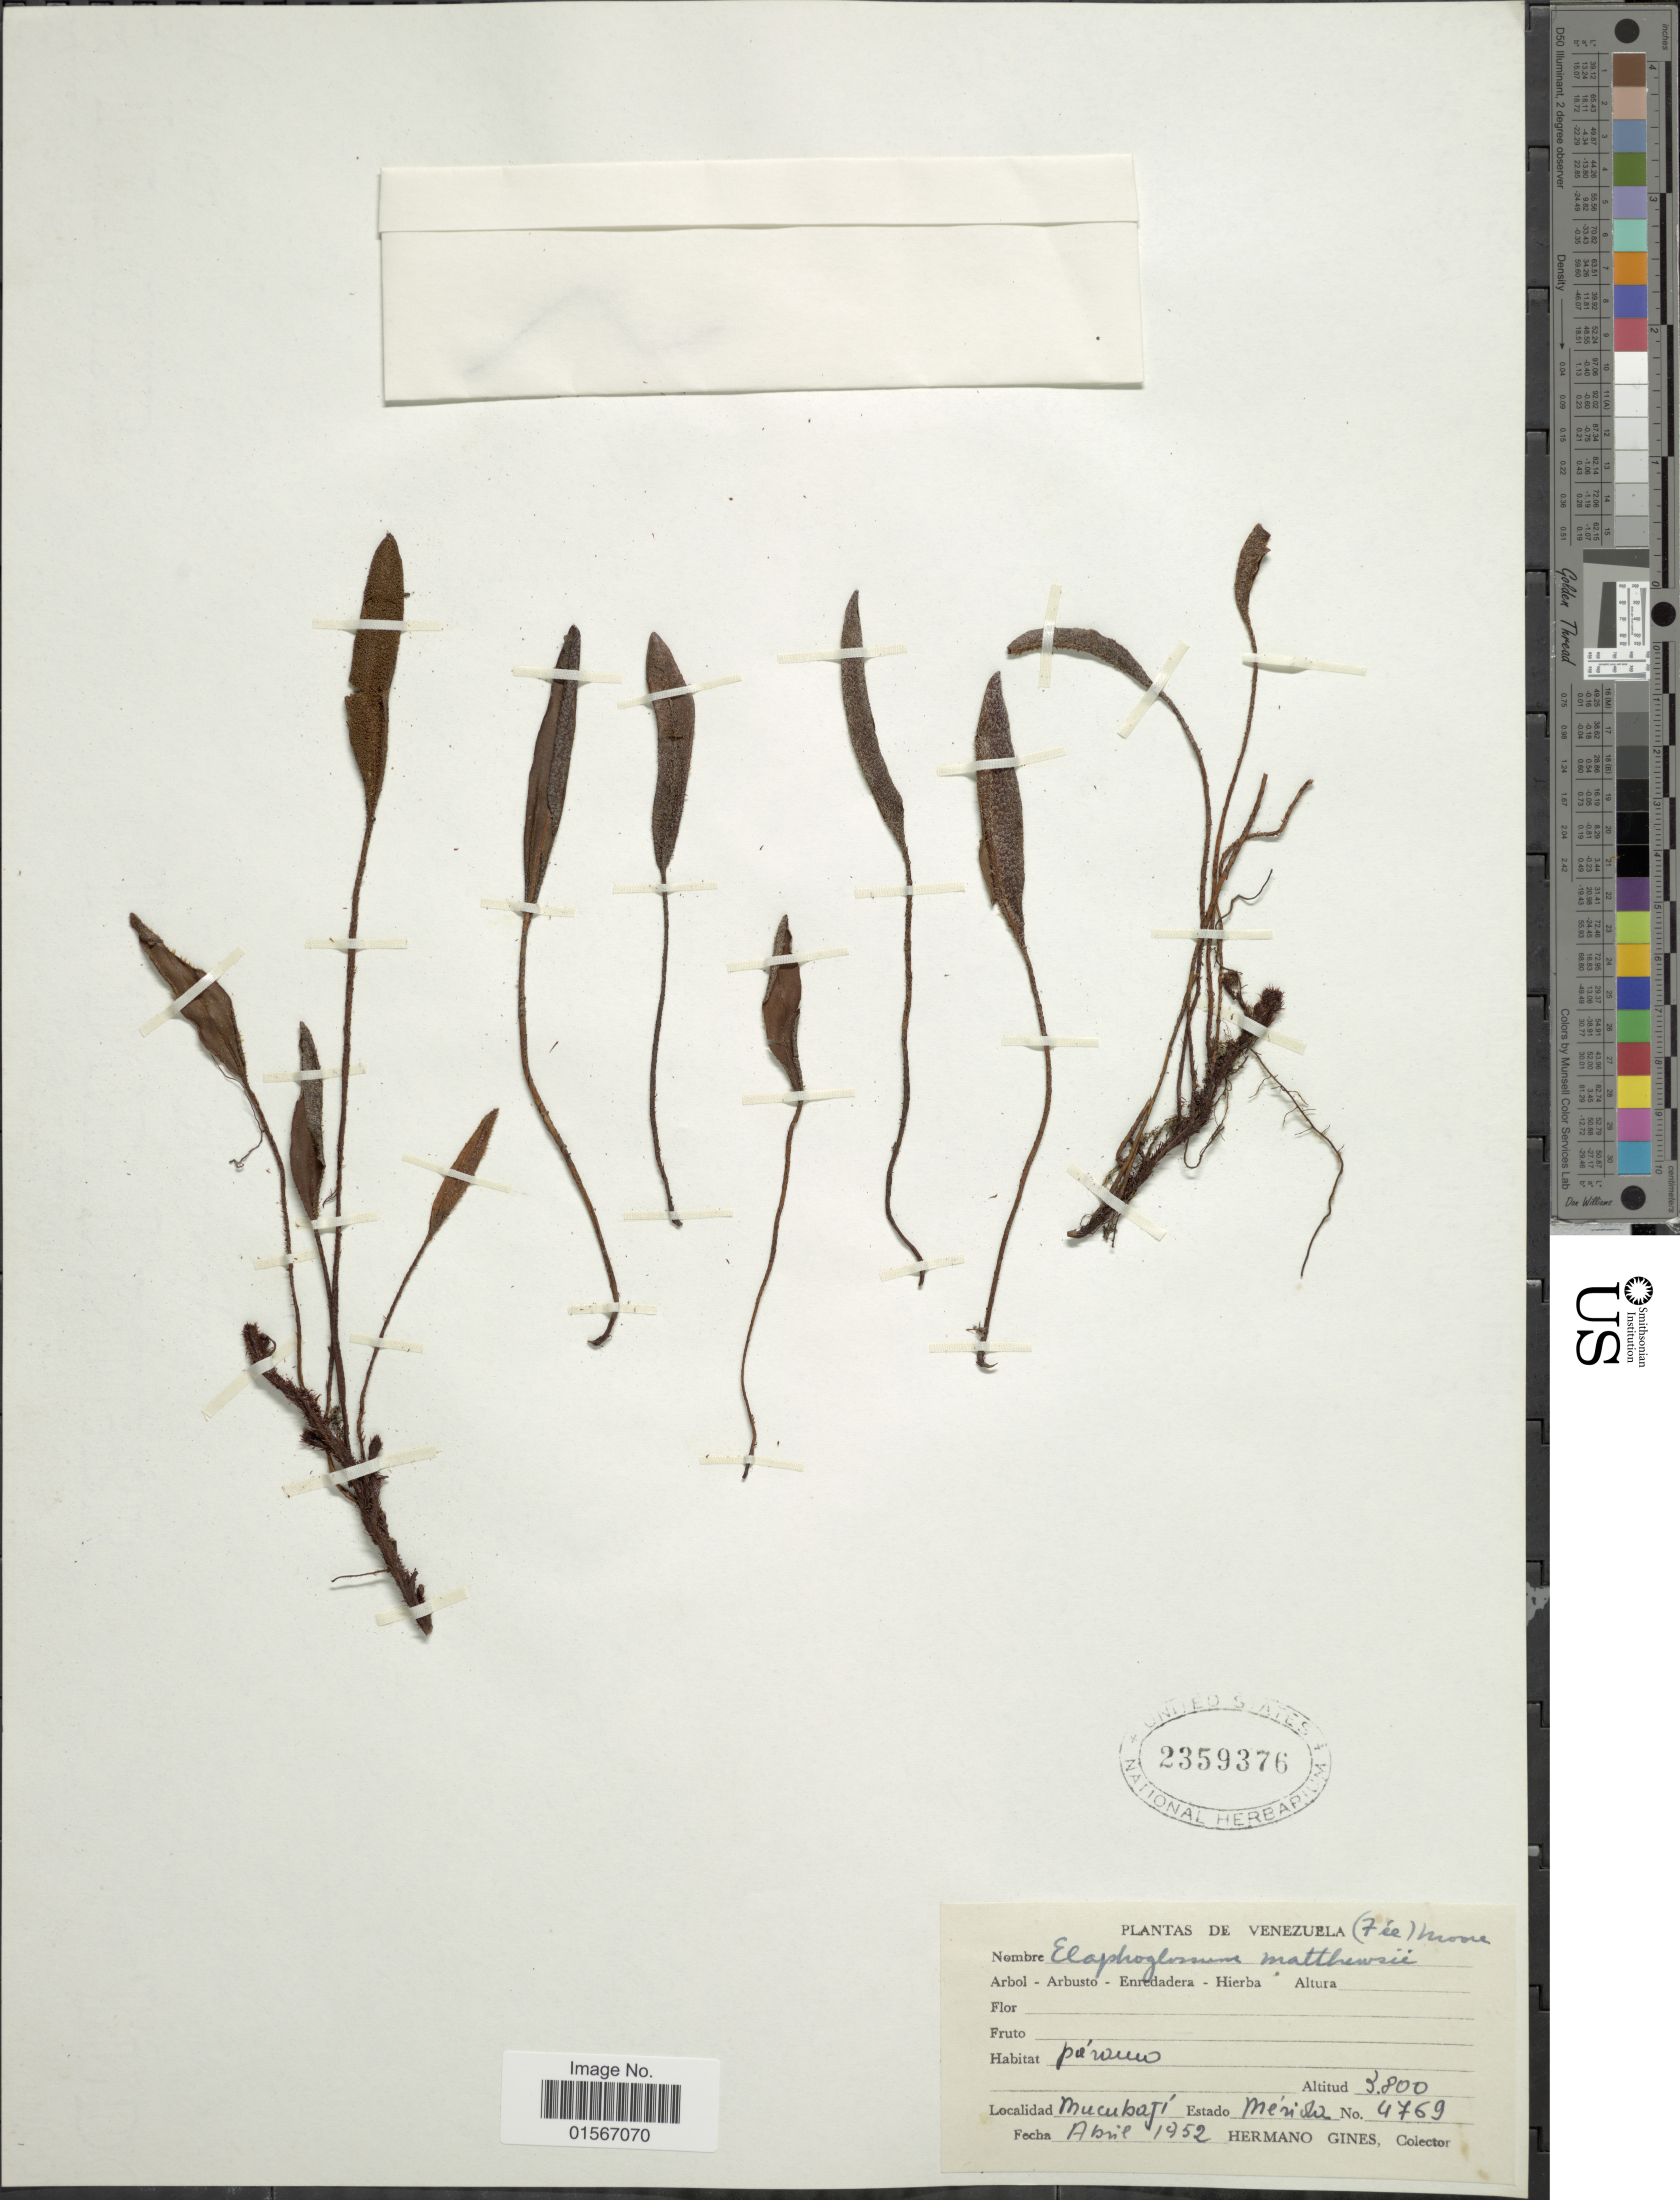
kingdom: Plantae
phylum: Tracheophyta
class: Polypodiopsida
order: Polypodiales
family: Dryopteridaceae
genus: Elaphoglossum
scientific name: Elaphoglossum mathewsii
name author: (Fée) T. Moore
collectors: Bro. Gines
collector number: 4769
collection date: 1952-04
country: Venezuela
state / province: Mérida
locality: Mucubaji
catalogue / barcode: US 2359376